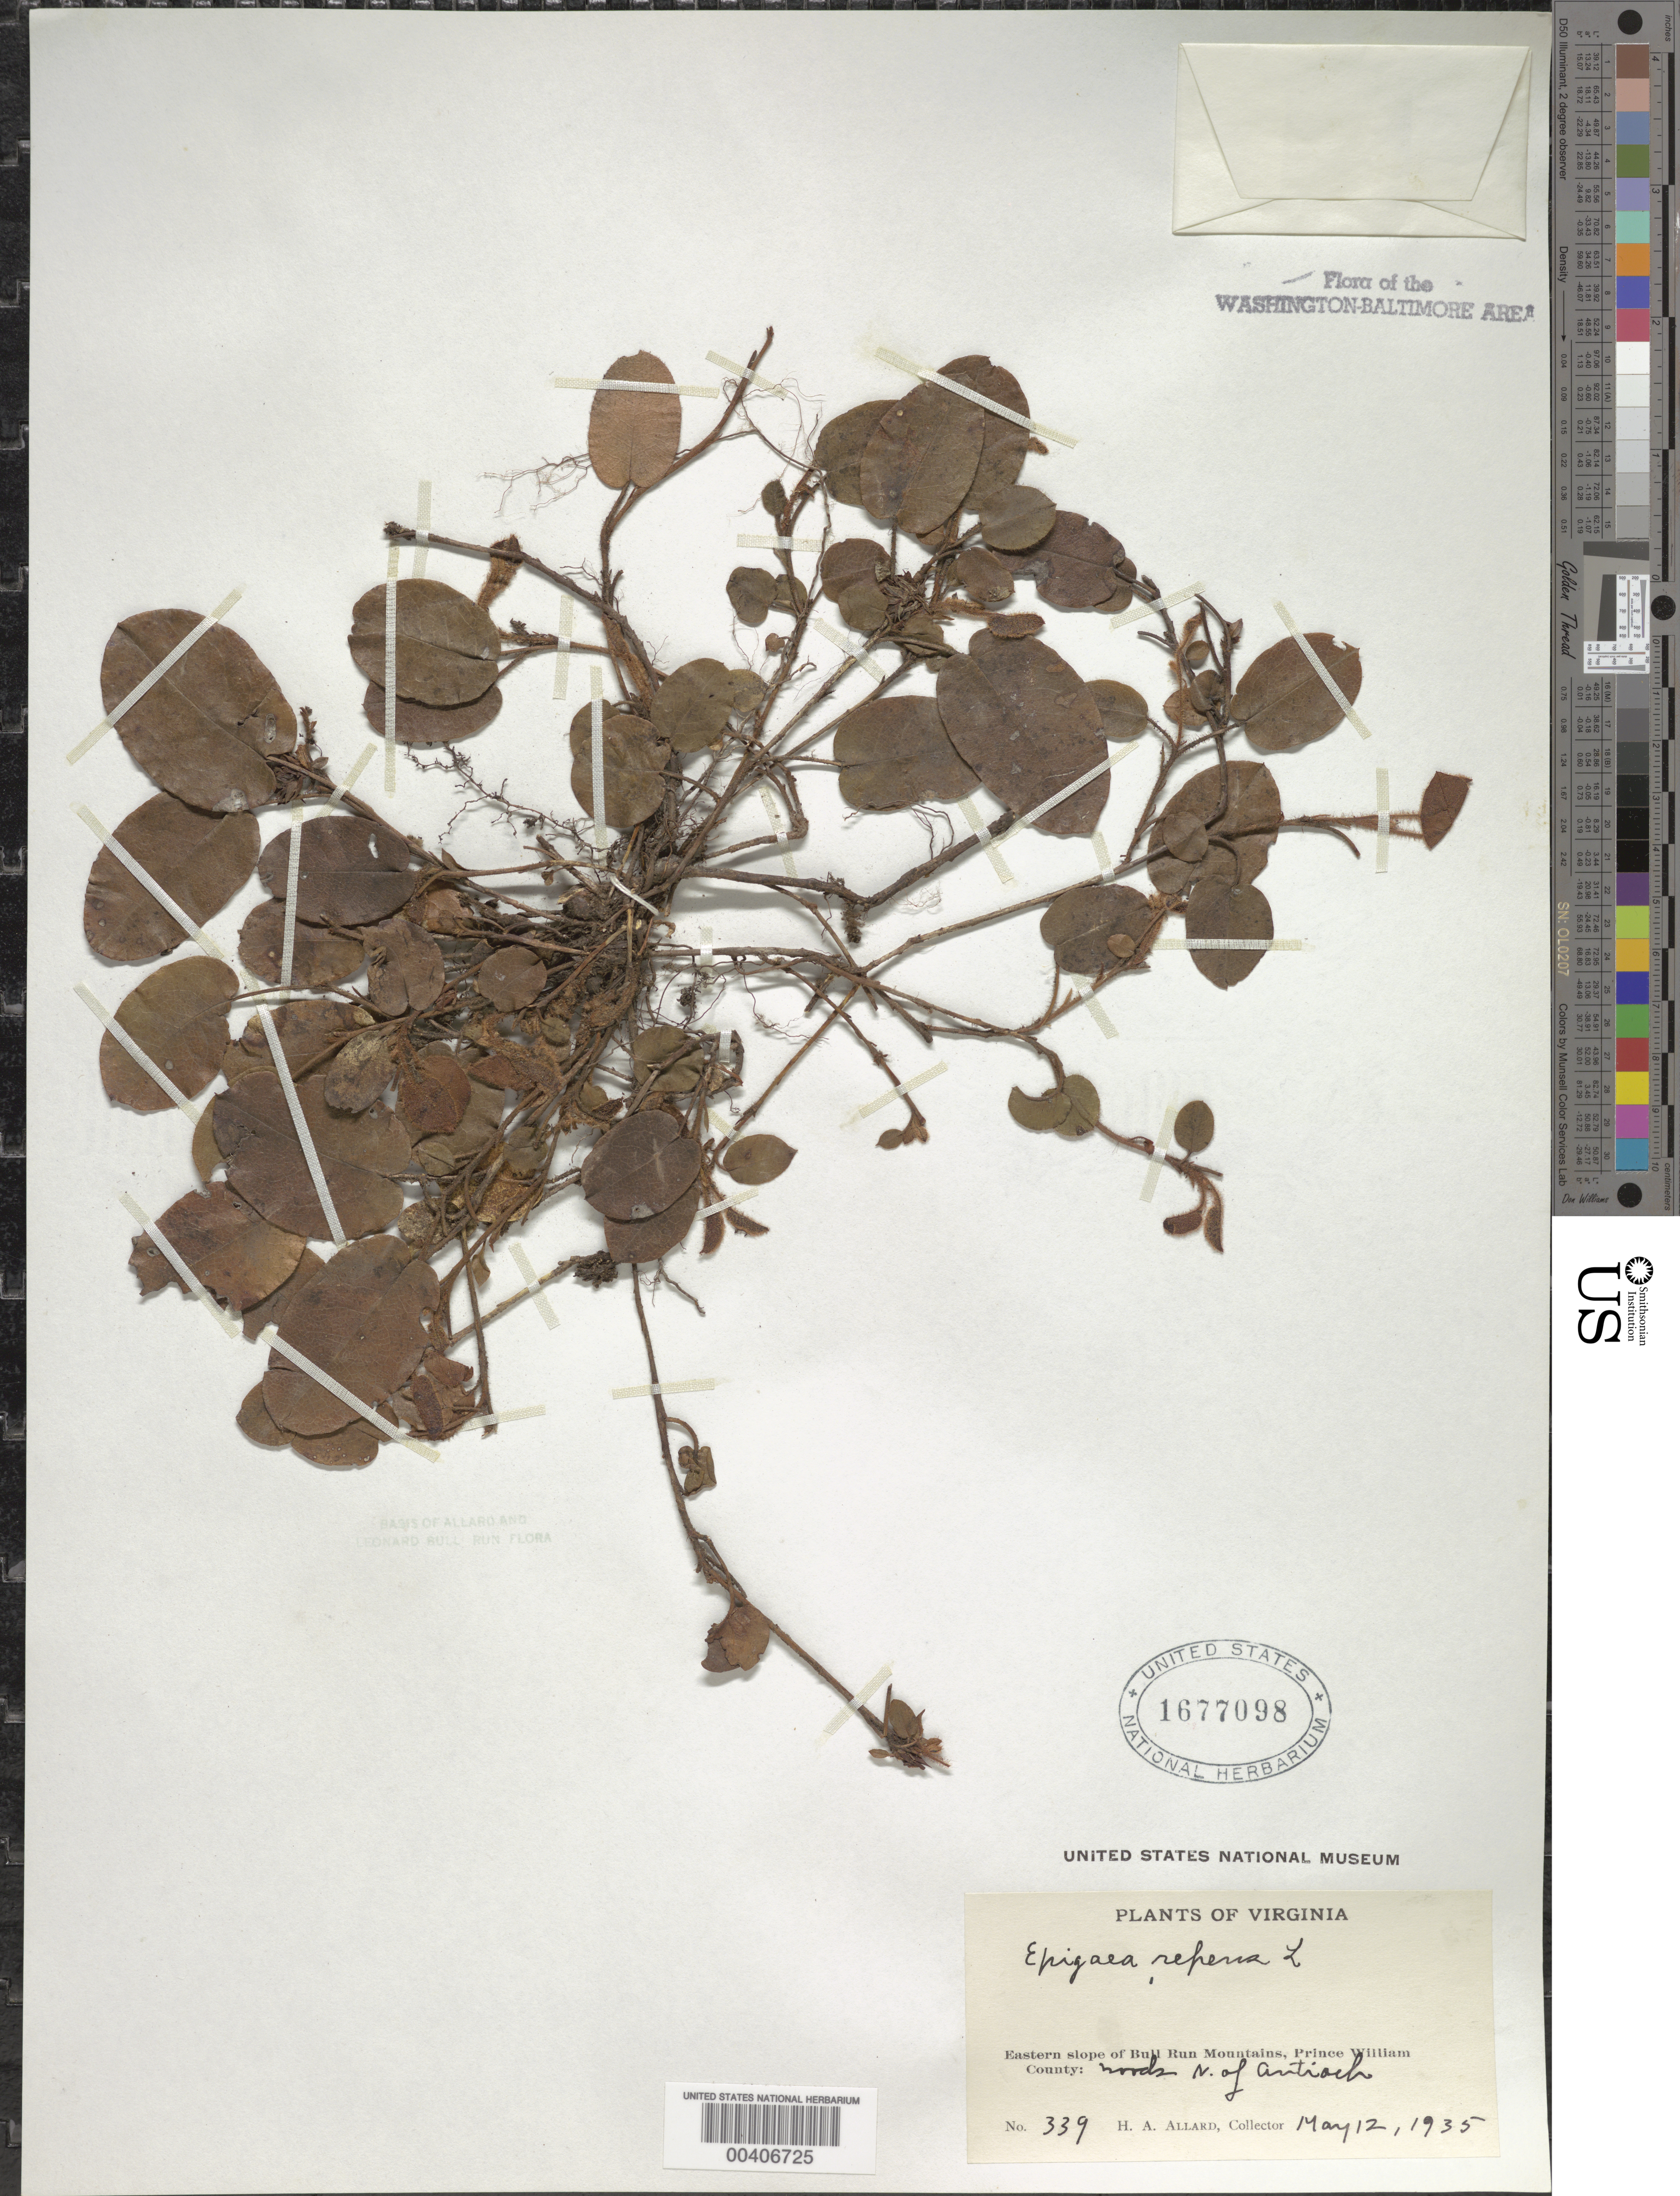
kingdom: Plantae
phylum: Tracheophyta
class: Magnoliopsida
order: Ericales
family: Ericaceae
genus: Epigaea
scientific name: Epigaea repens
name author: L.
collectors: H. A. Allard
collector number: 339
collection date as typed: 12 May 1935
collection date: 1935-05-12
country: United States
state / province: Virginia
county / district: Prince William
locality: North of Antioch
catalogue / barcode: US 1677098